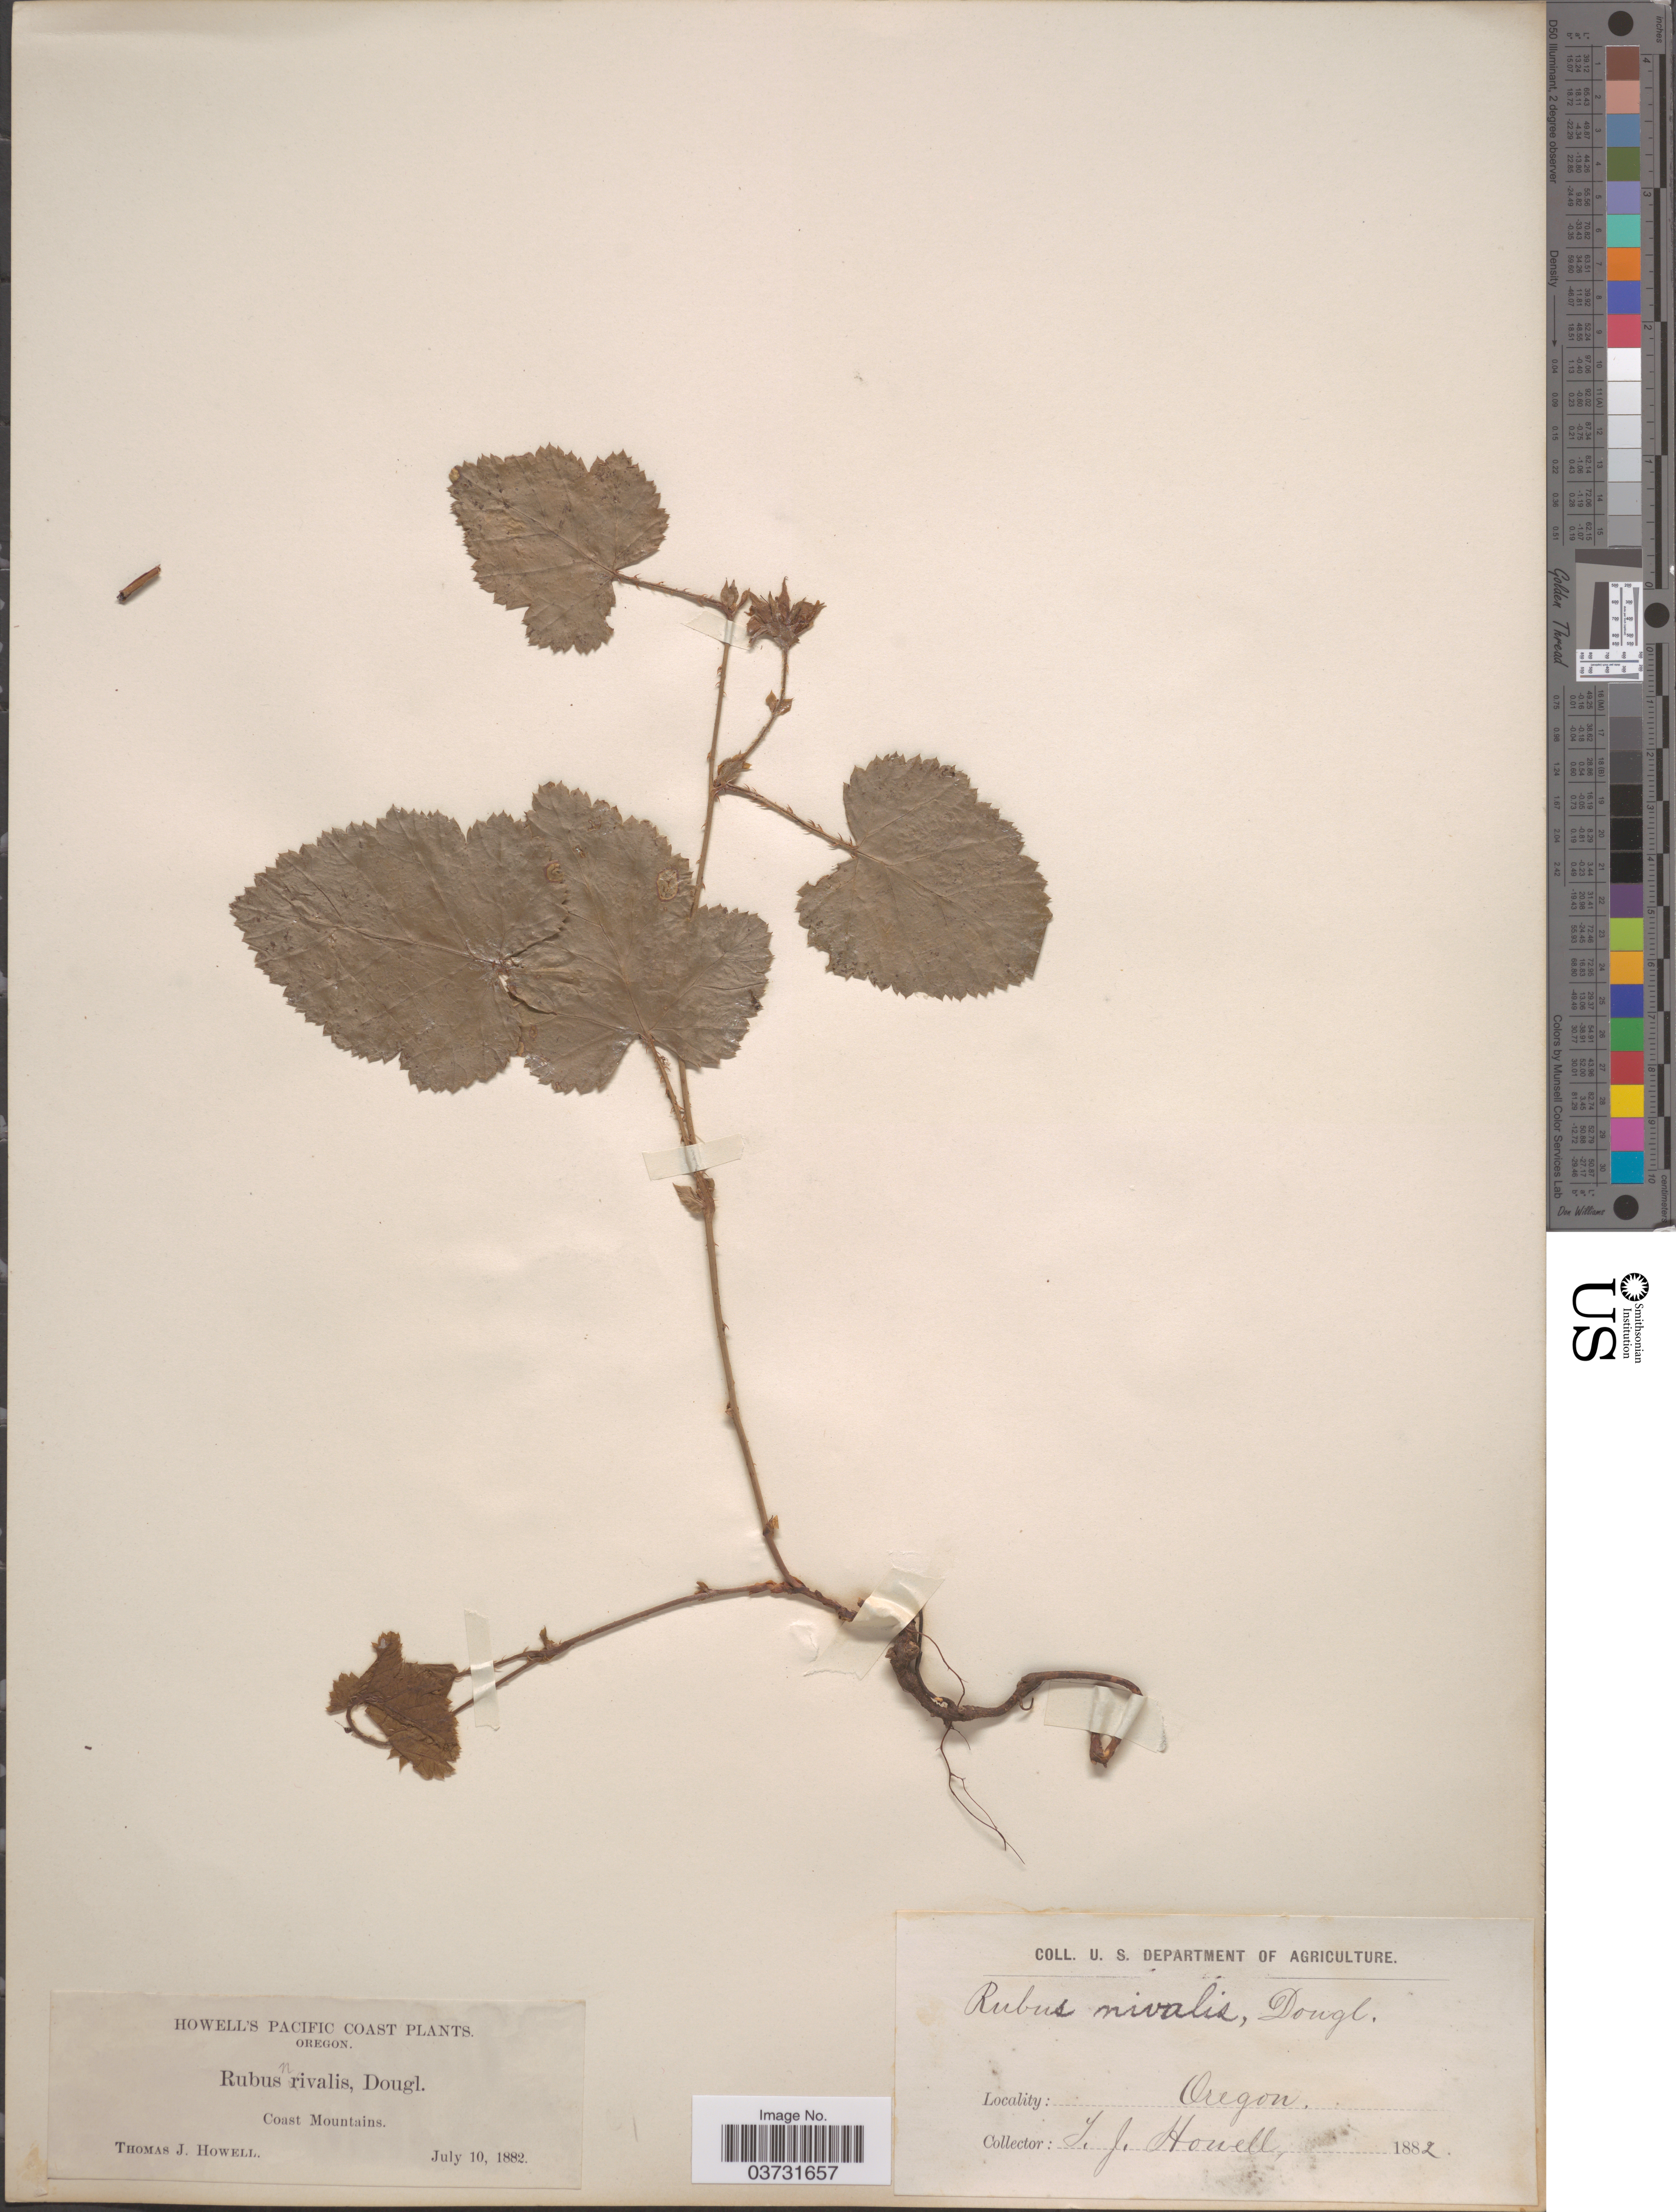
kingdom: Plantae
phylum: Tracheophyta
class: Magnoliopsida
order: Rosales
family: Rosaceae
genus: Rubus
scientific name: Rubus nivalis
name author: Douglas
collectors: T. J. Howell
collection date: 1882-07-10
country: United States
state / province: Oregon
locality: Pacific Coast. Coast Mountains.